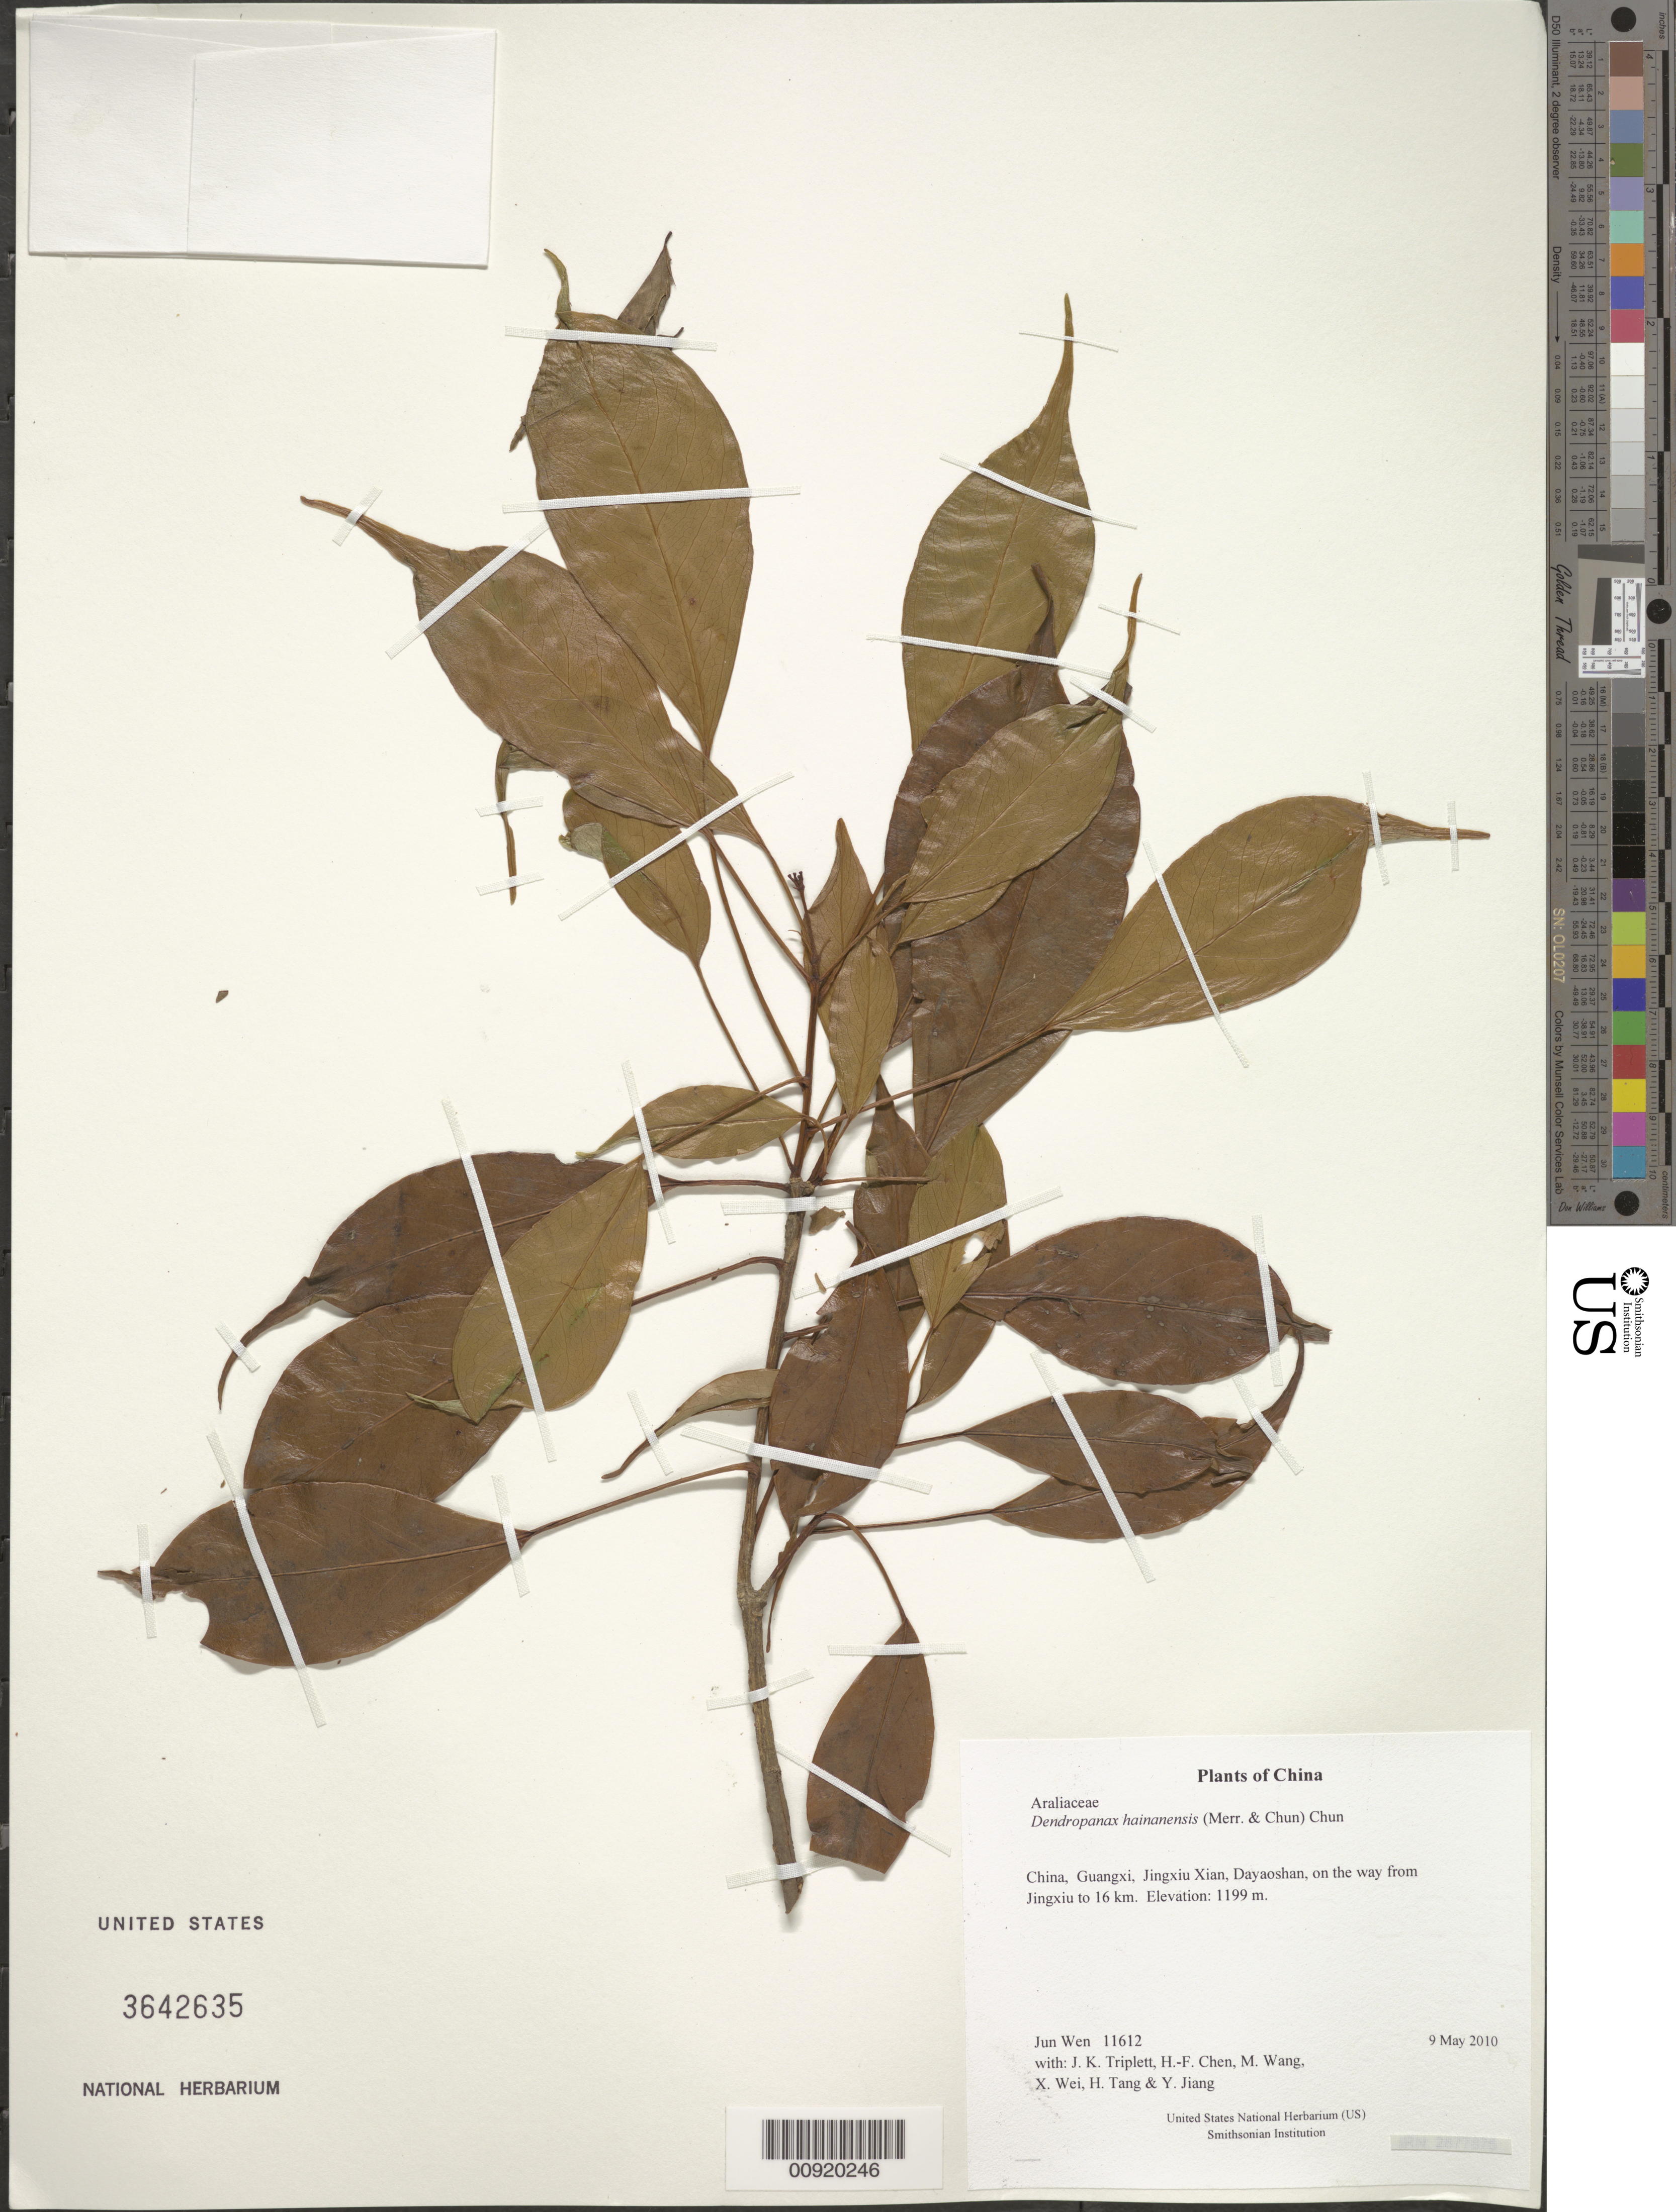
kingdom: Plantae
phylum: Tracheophyta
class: Magnoliopsida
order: Apiales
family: Araliaceae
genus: Dendropanax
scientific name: Dendropanax hainanensis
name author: (Merr. & Chun) Chun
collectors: J. Wen, J. K. Triplett, H.-F. Chen, M. Wang, X. Wei, H. Tang & Y. Jiang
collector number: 11612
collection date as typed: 9 May 2010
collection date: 2010-05-09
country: China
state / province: Guangxi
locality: Jingxiu Xian, Dayaoshan, on the way from Jingxiu to 16 km.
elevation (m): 1199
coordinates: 24 09.274 N, 110 12.670 E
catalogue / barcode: US 3642635